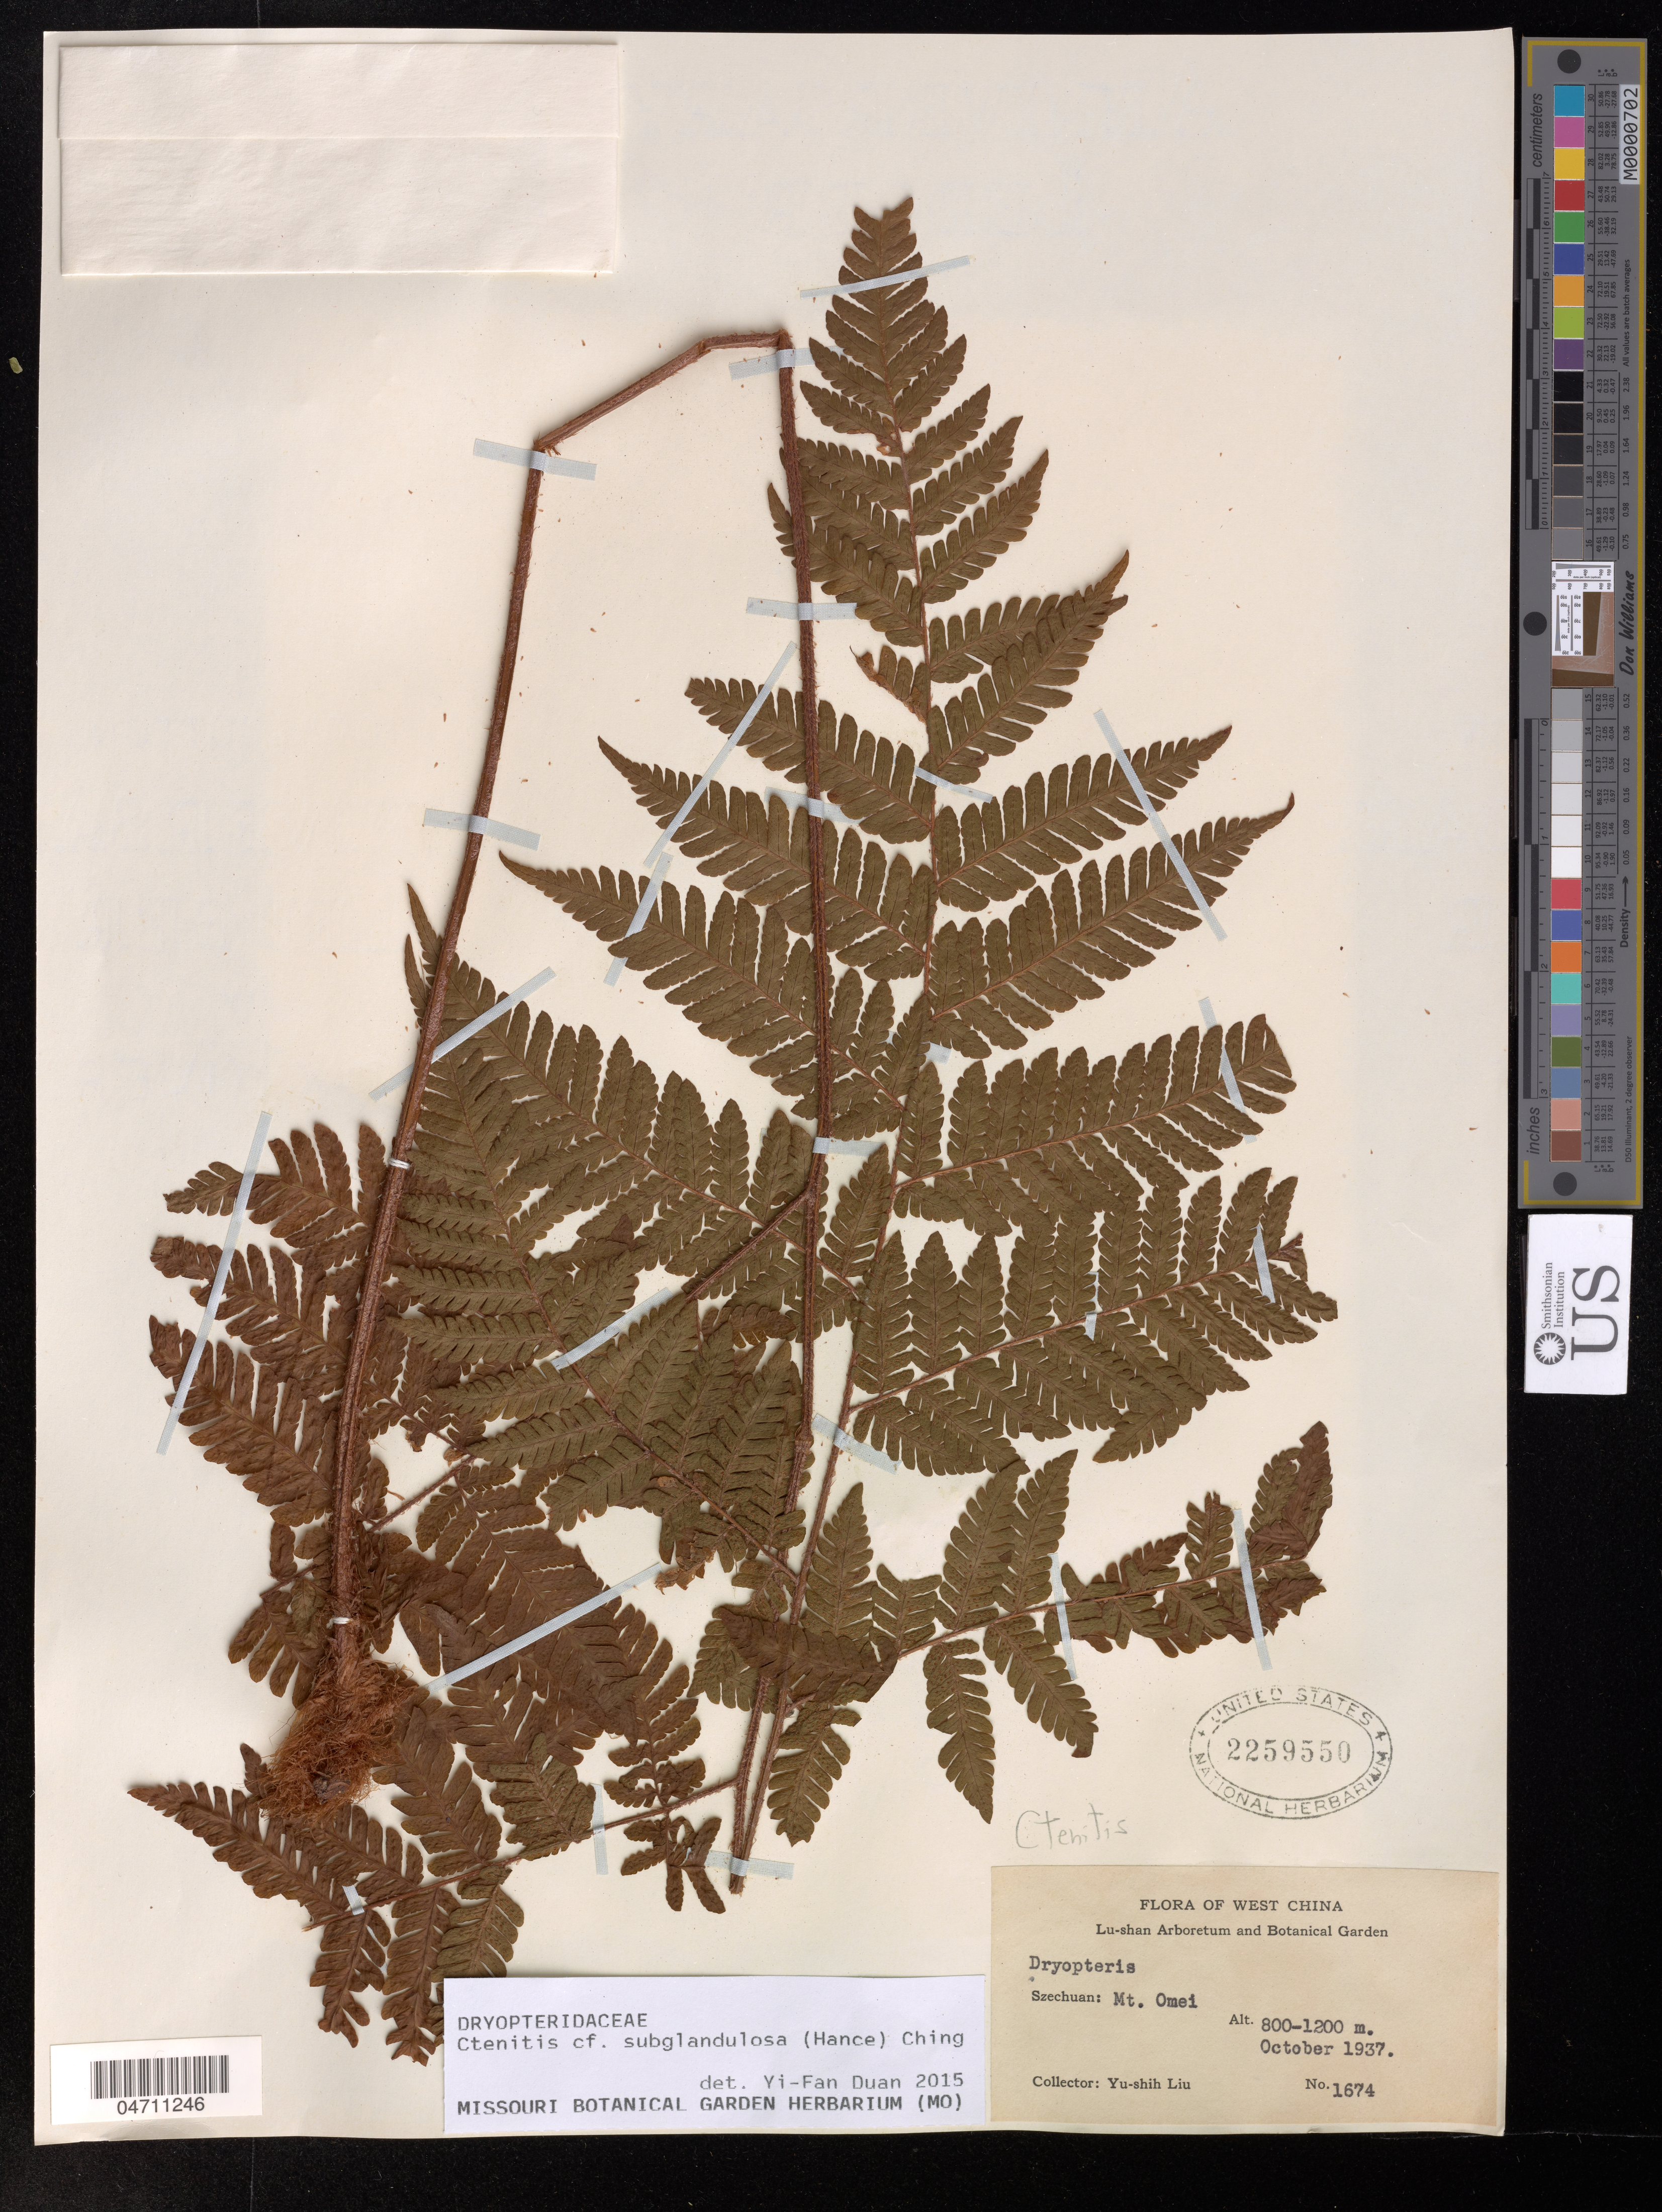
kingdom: Plantae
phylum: Tracheophyta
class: Polypodiopsida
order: Polypodiales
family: Dryopteridaceae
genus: Ctenitis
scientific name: Ctenitis subglandulosa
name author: (Hance) Ching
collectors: Y.-S. Liu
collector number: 1674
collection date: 1937-10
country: China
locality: Szechuan: Mt. Omei.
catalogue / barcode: US 2259550